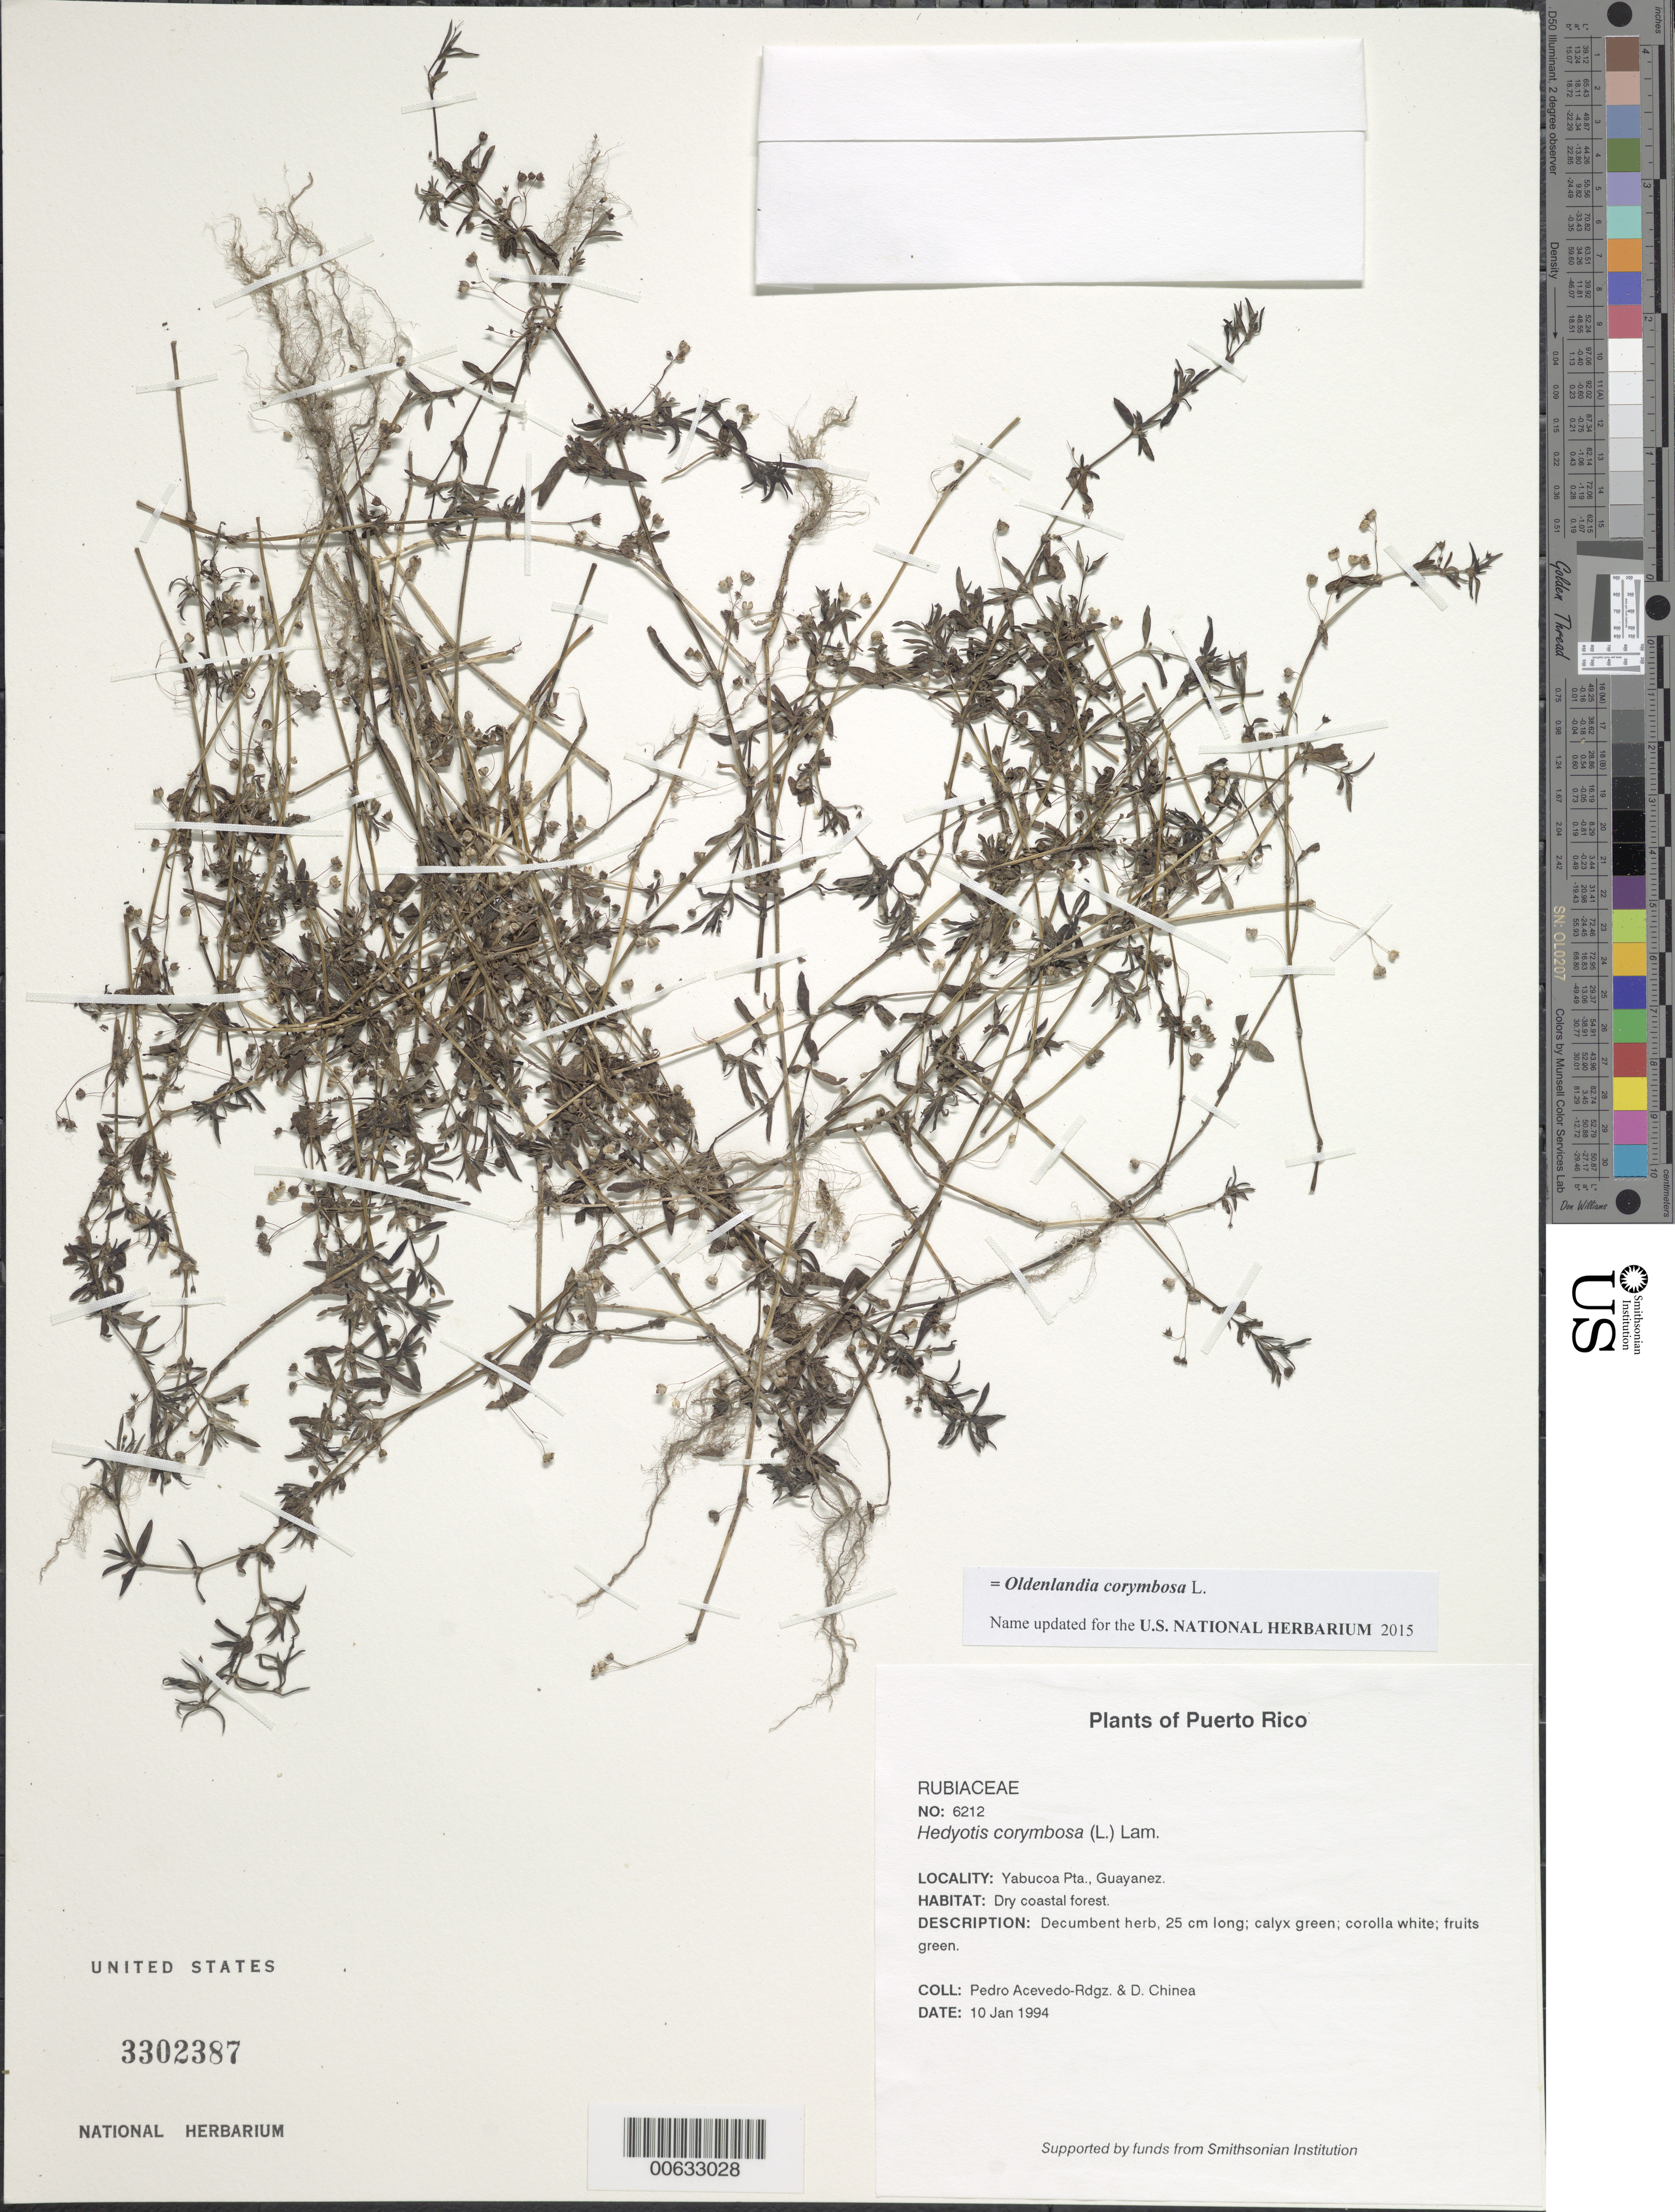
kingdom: Plantae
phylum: Tracheophyta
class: Magnoliopsida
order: Gentianales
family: Rubiaceae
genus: Oldenlandia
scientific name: Oldenlandia corymbosa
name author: L.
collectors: P. Acevedo-Rodr. & D. Chinea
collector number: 6212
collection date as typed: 10 Jan 1994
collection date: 1994-01-10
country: Puerto Rico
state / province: Yabucoa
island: Puerto Rico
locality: Yabucoa Pta., Guayanes.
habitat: Dry coastal forest.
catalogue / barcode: US 3302387